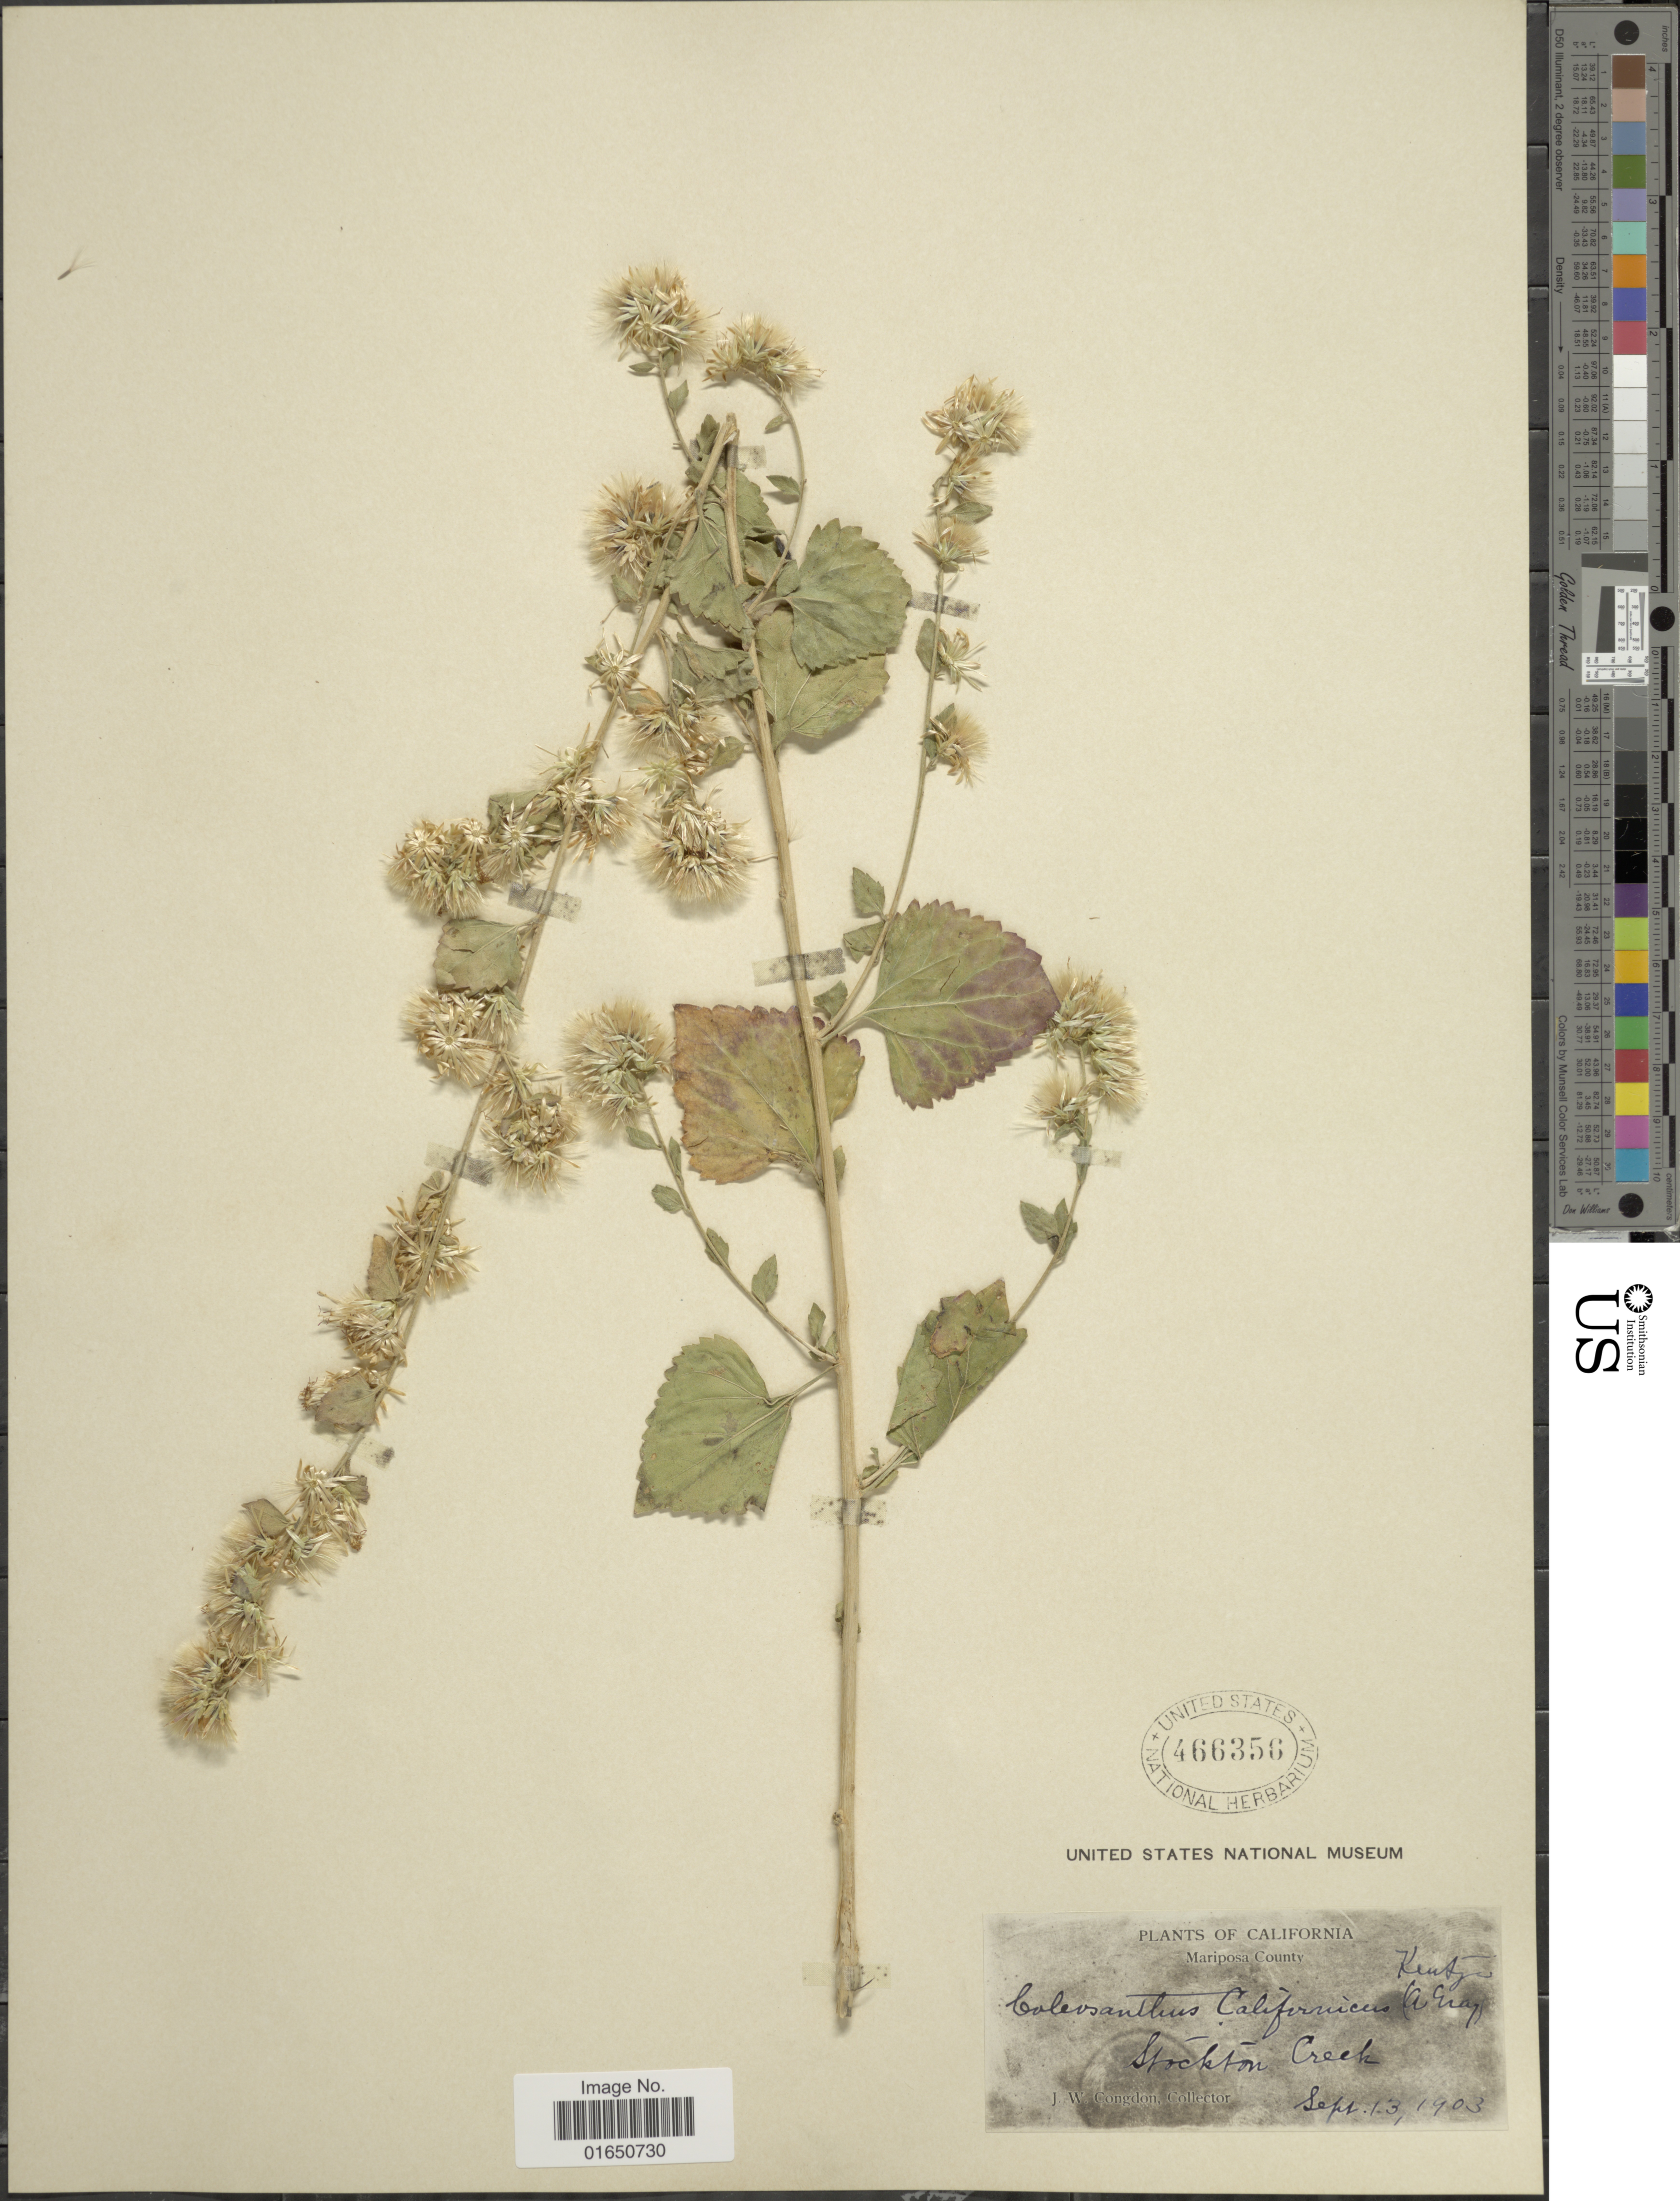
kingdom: Plantae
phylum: Tracheophyta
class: Magnoliopsida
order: Asterales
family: Asteraceae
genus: Brickellia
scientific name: Brickellia californica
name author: (Torr. & A. Gray) A. Gray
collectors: J. W. Congdon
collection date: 1903-09-13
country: United States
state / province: California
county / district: Mariposa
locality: Mariposa County. Stockton Creek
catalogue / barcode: US 466356